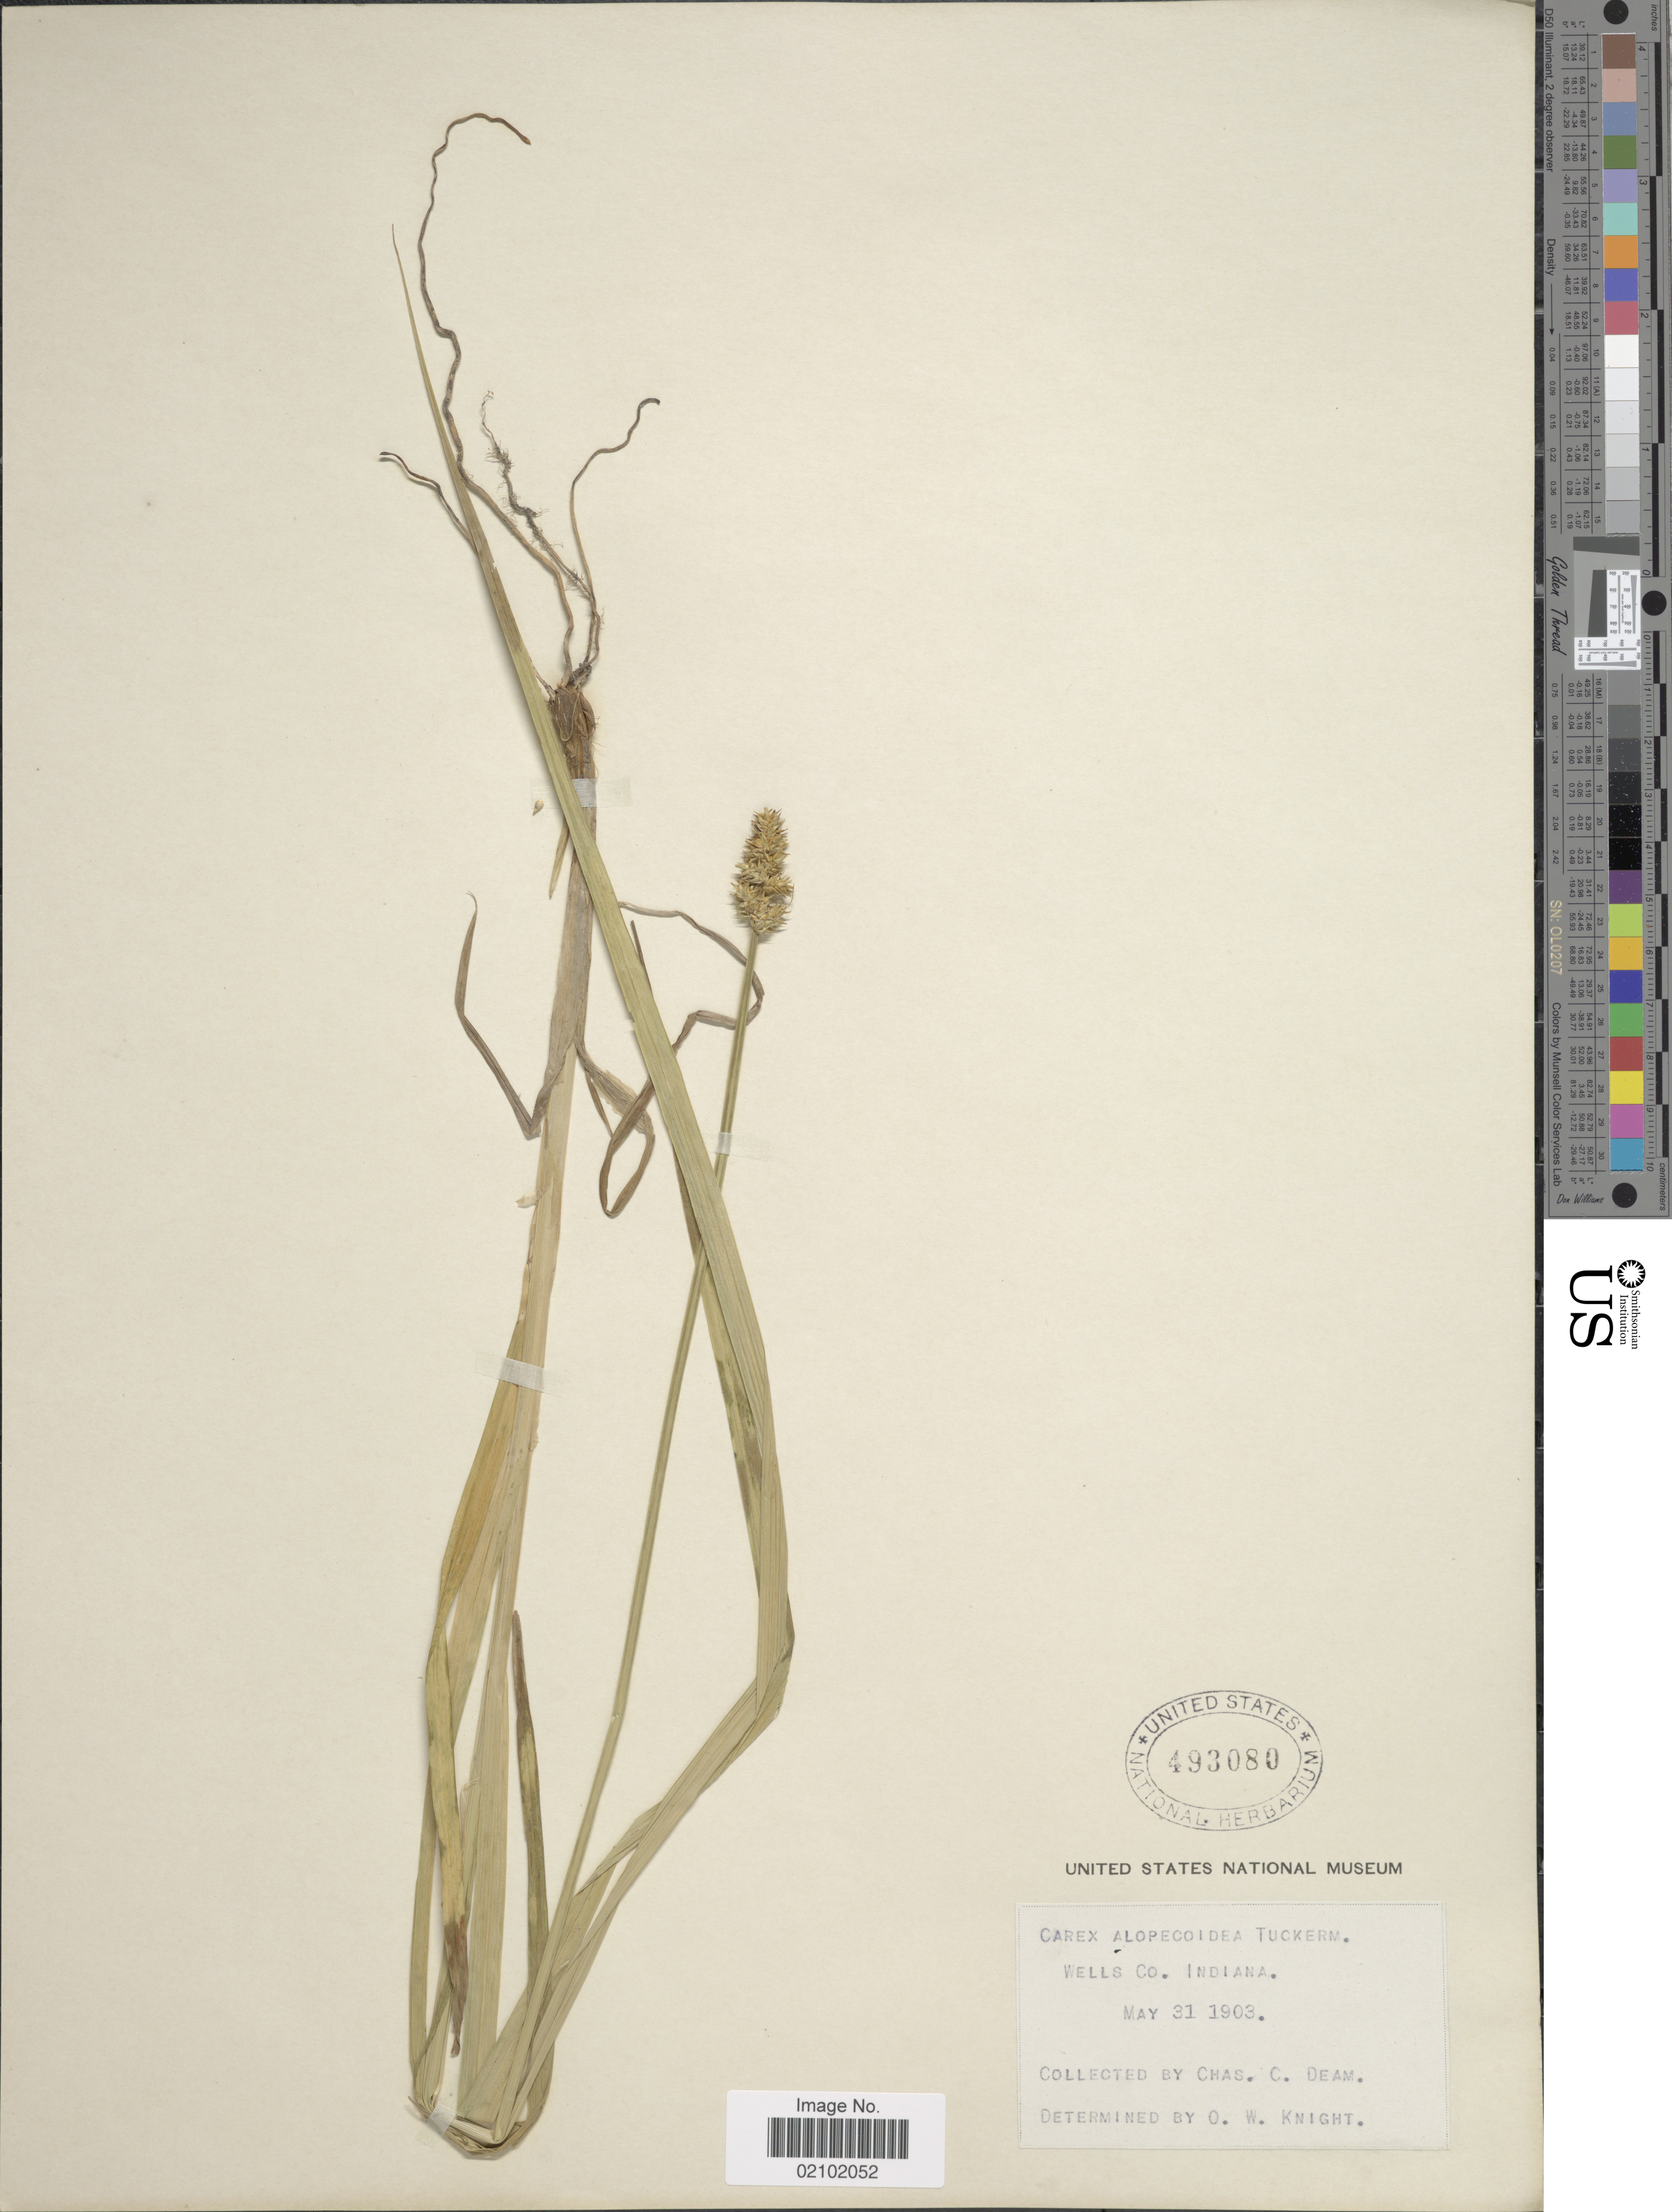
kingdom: Plantae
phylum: Tracheophyta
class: Liliopsida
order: Poales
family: Cyperaceae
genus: Carex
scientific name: Carex alopecoidea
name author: Tuck.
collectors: C. C. Deam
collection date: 1903-05-31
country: United States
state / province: Indiana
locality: Wells Co.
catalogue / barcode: US 493080